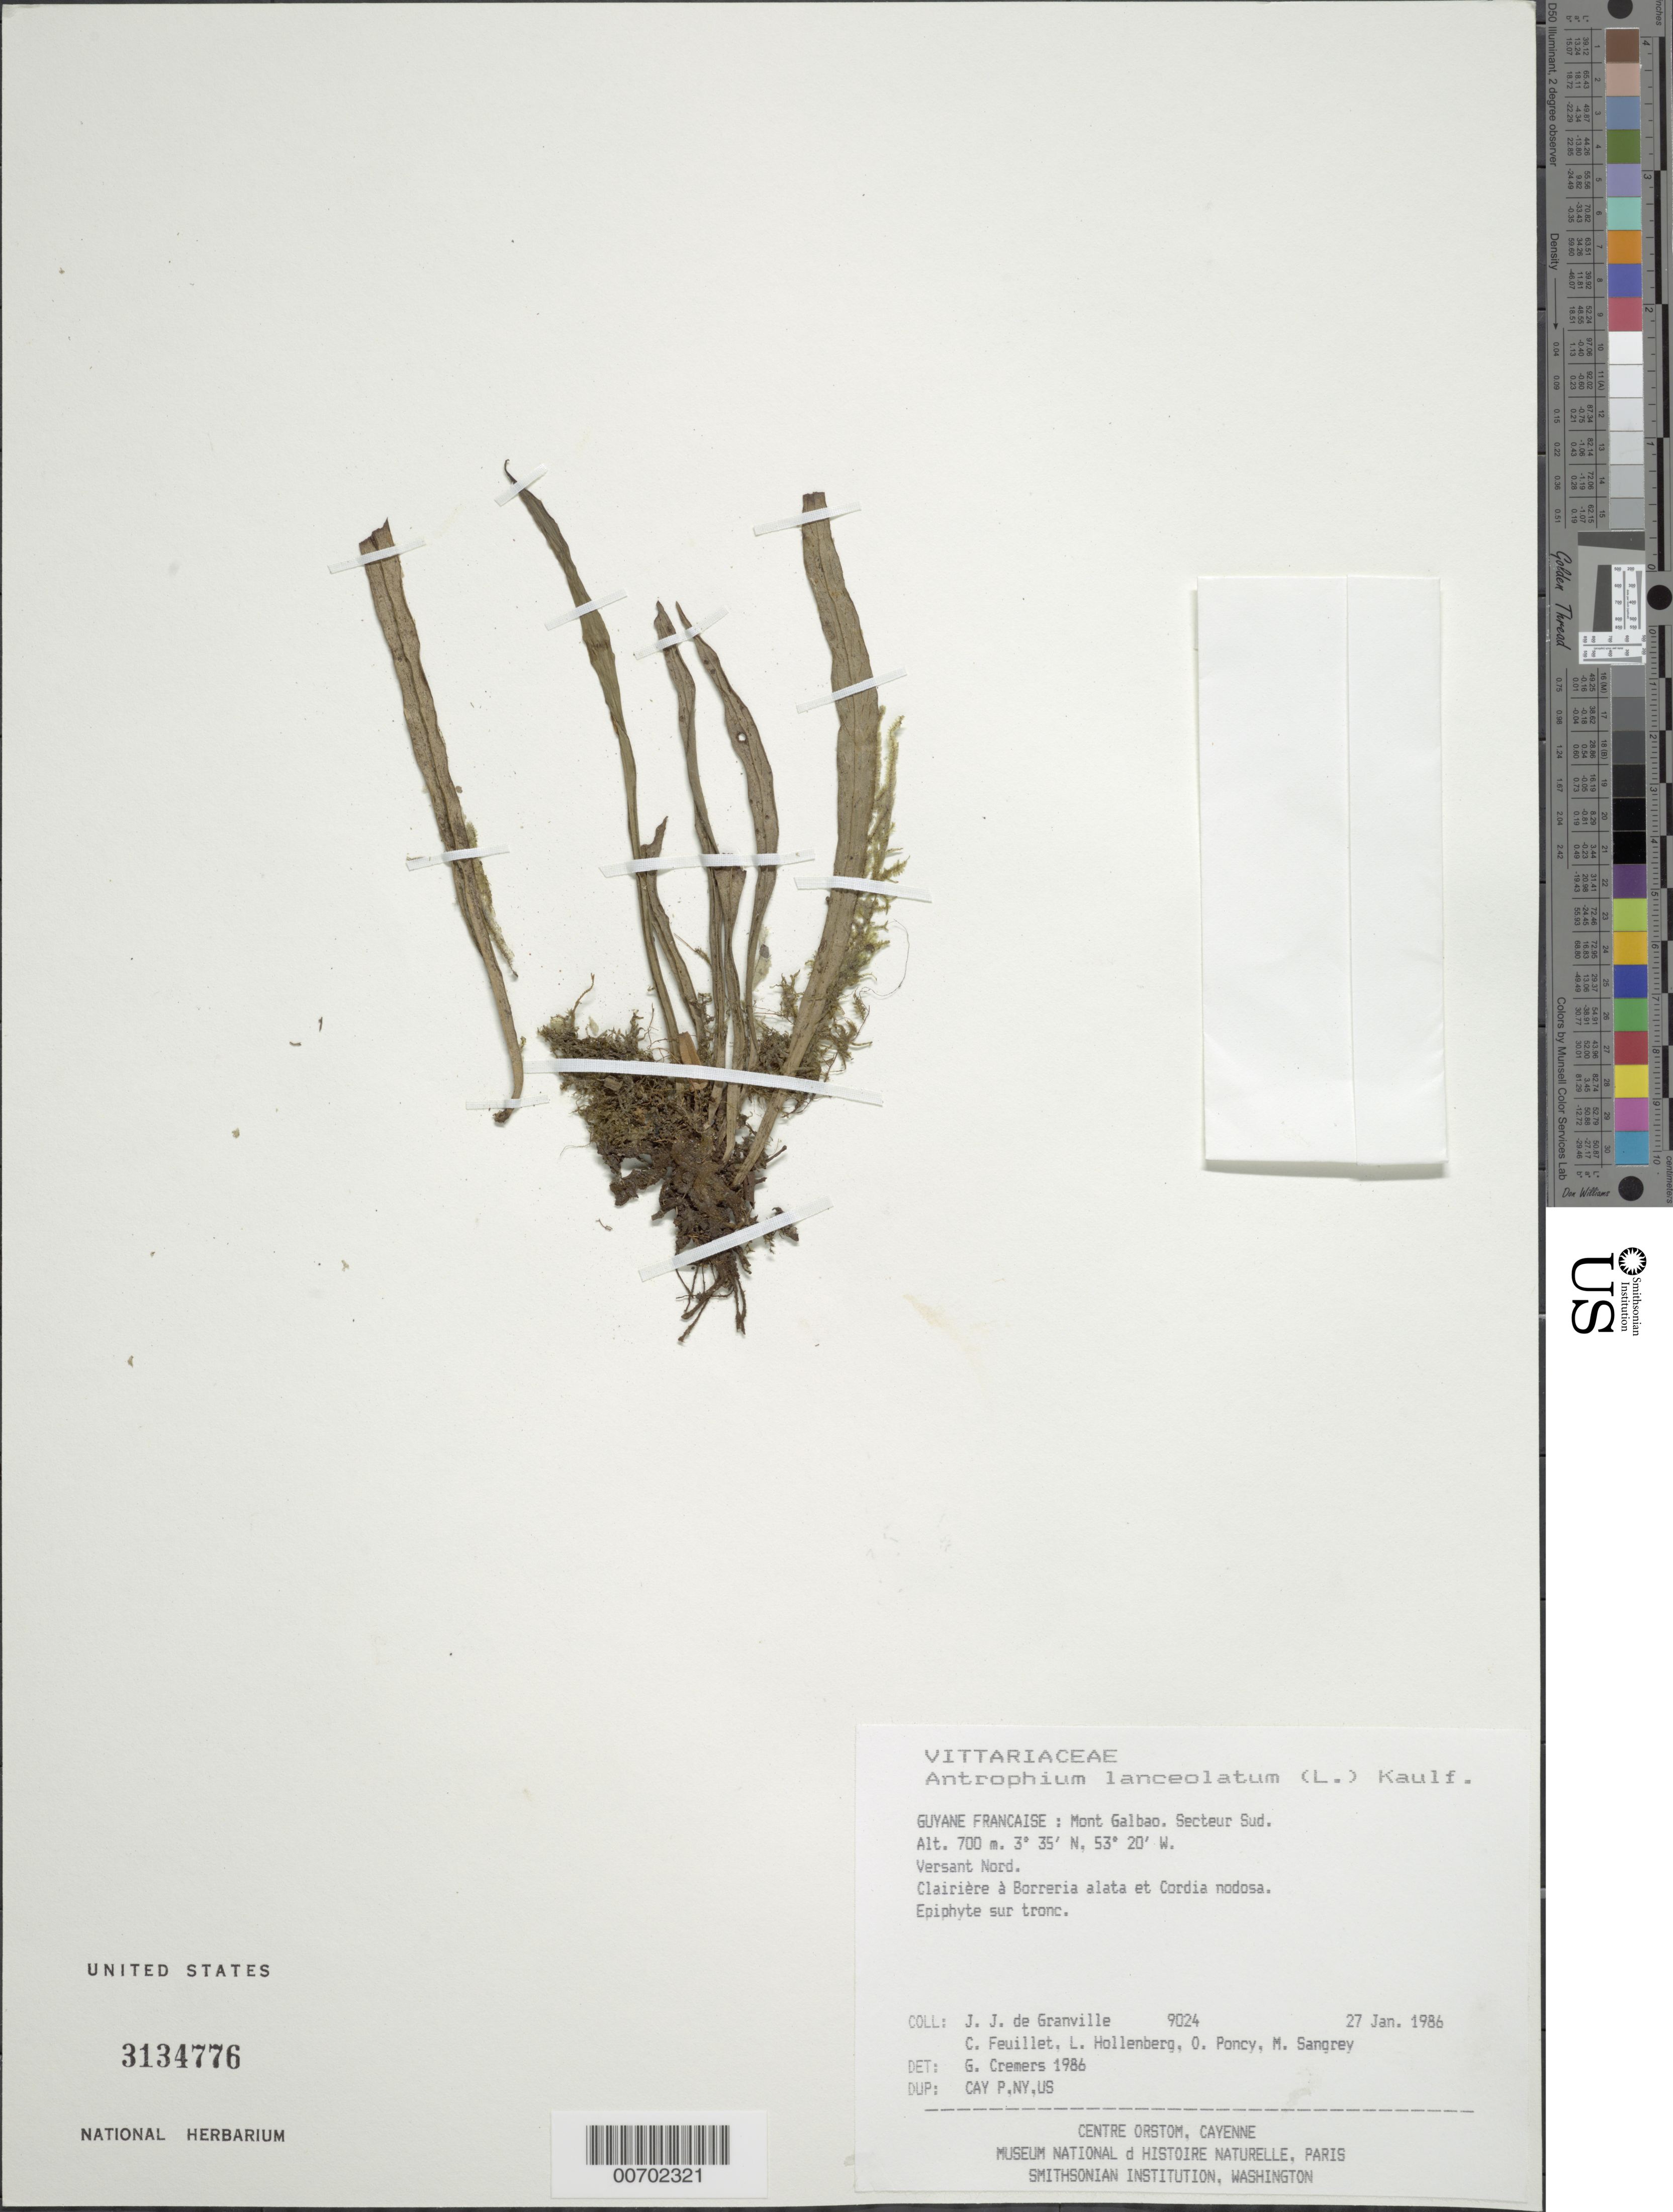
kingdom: Plantae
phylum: Tracheophyta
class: Polypodiopsida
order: Polypodiales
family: Pteridaceae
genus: Polytaenium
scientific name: Polytaenium lanceolatum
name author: (L.) Desv.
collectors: J.-J. de Granville, C. Feuillet, L. Hollenberg, O. Poncy & M. S. Sangrey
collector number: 9024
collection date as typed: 27-Jan-86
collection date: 1986-01-27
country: French Guiana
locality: Mont Galbao. Secteur Sud. Versant Nord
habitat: Clairière à Borreria alata et Cordia nodosa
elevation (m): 700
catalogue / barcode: US 3134776